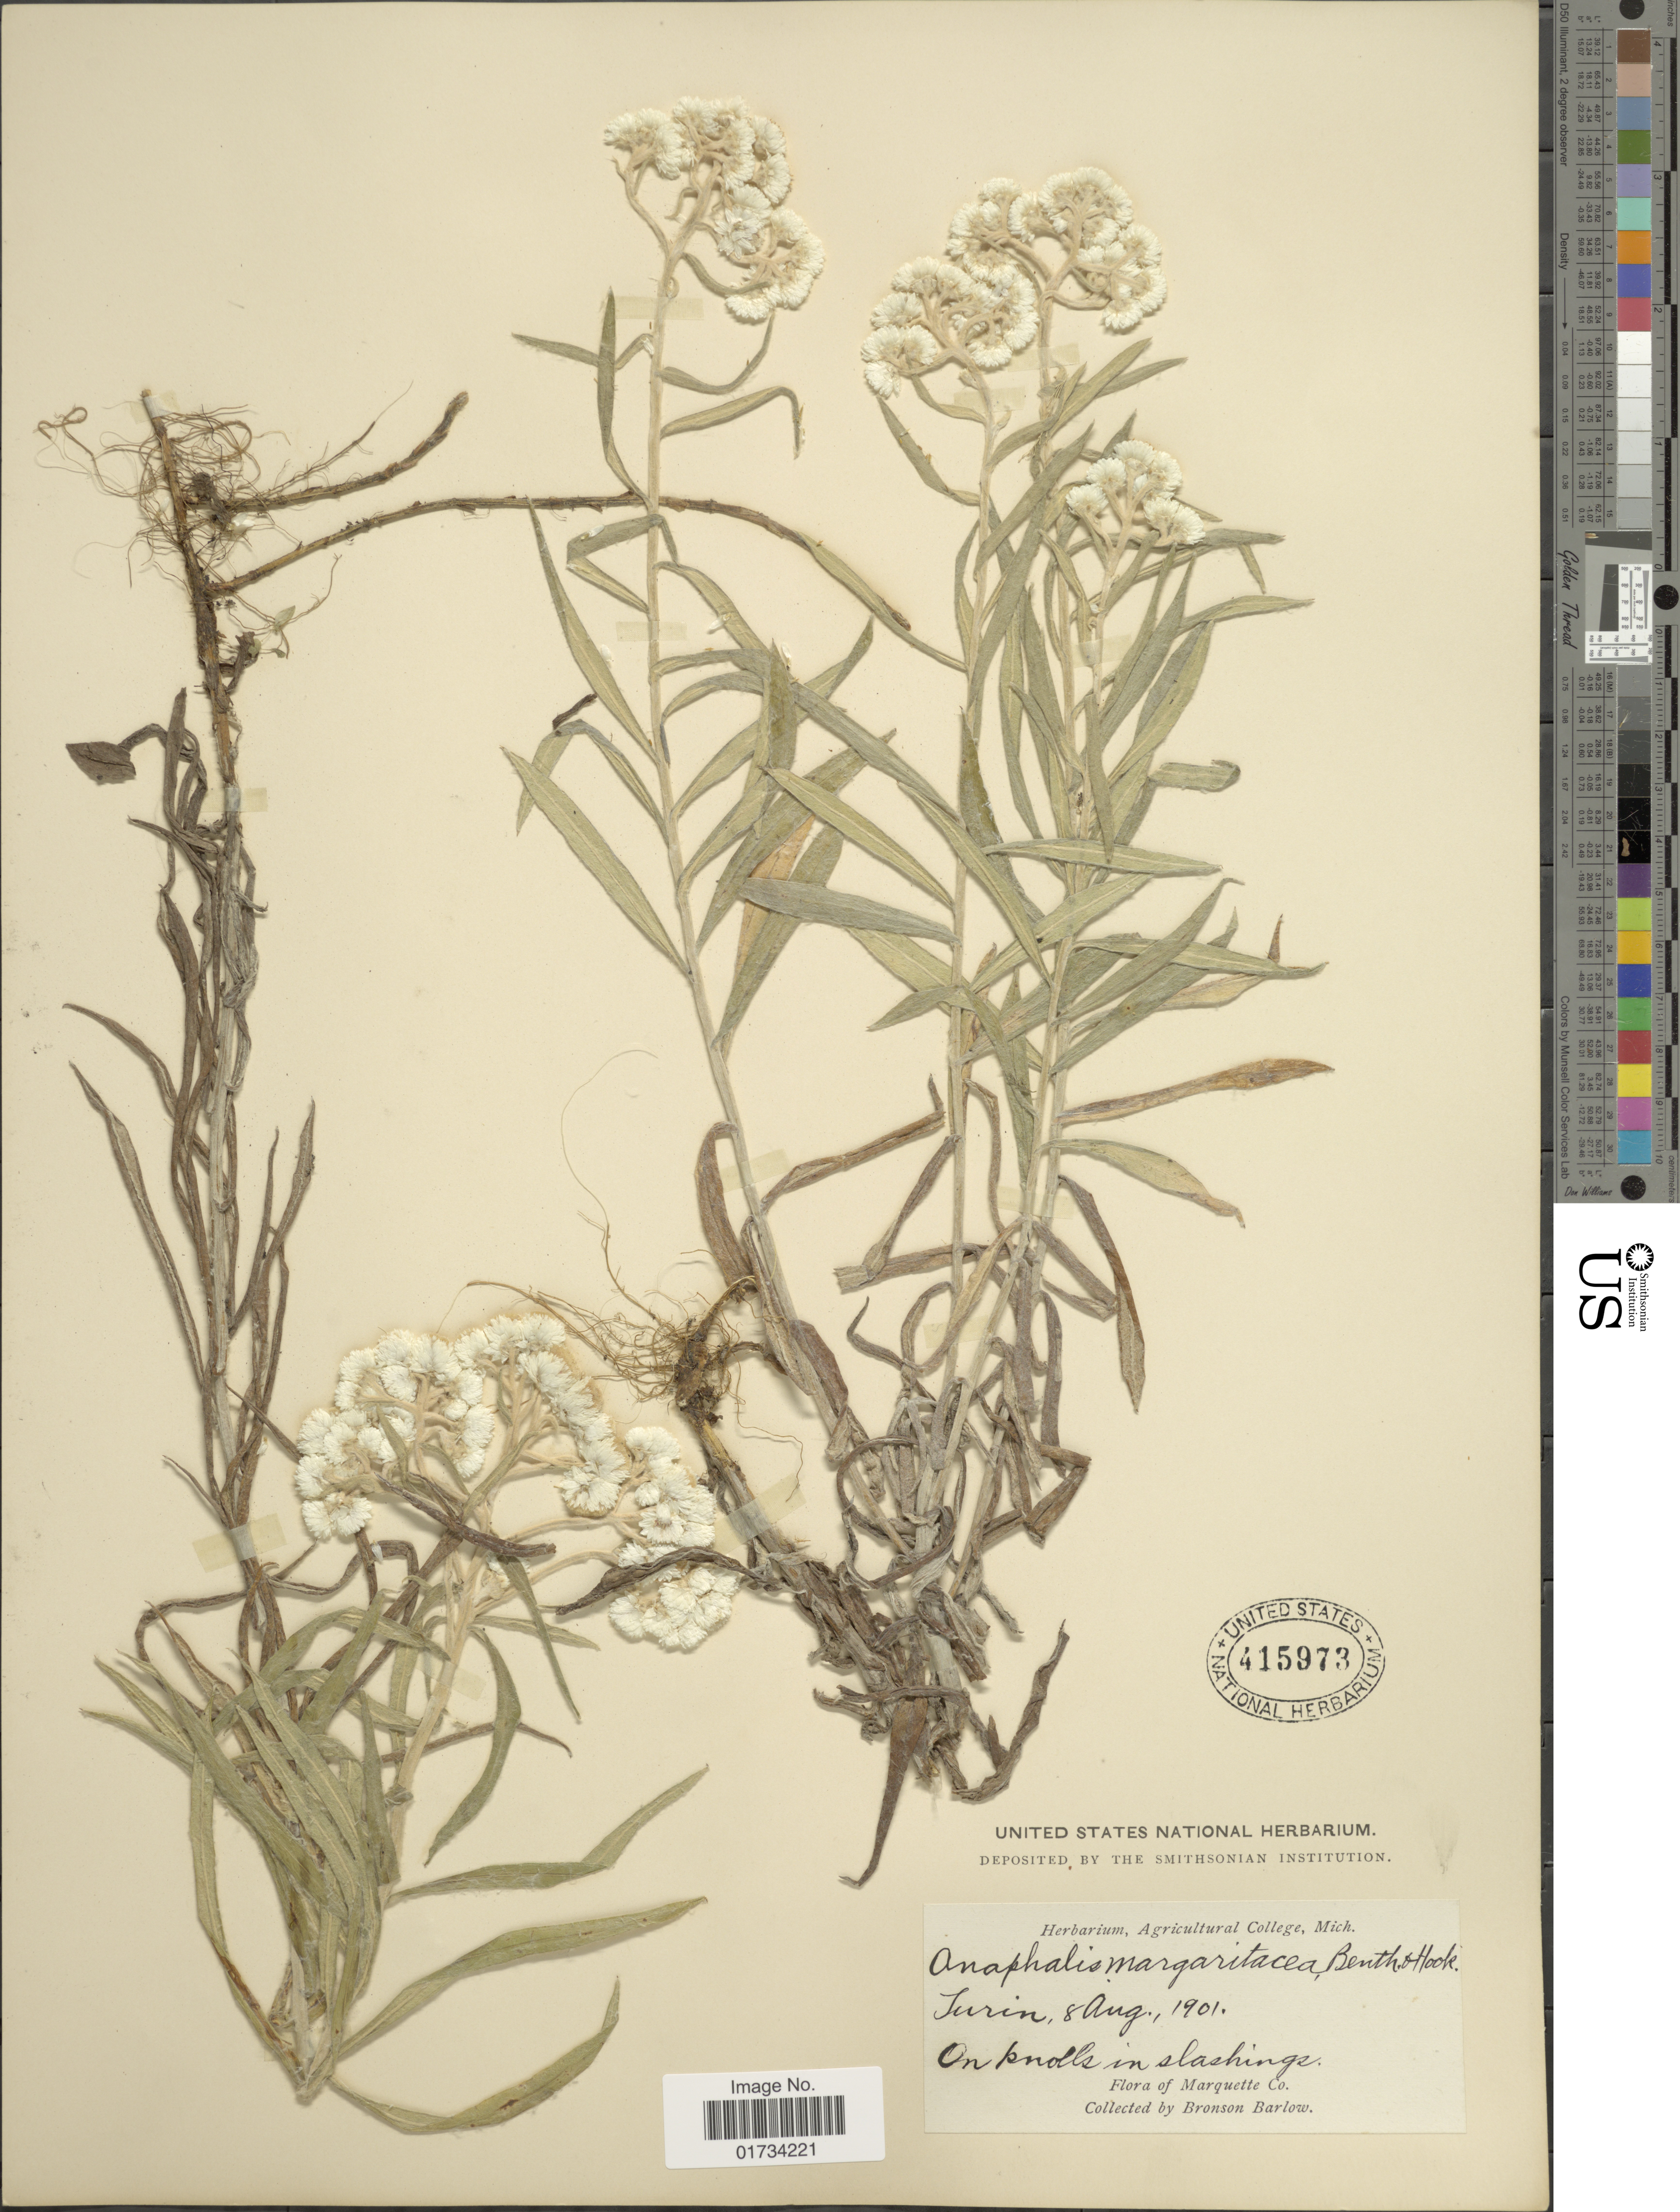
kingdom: Plantae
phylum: Tracheophyta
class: Magnoliopsida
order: Asterales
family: Asteraceae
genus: Anaphalis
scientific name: Anaphalis margaritacea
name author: (L.) Benth. & Hook. f.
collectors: Barlow, B.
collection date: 1901-08-08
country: United States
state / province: Michigan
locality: Turin, on knolls in slashings, Marquette Co.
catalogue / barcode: US 415973